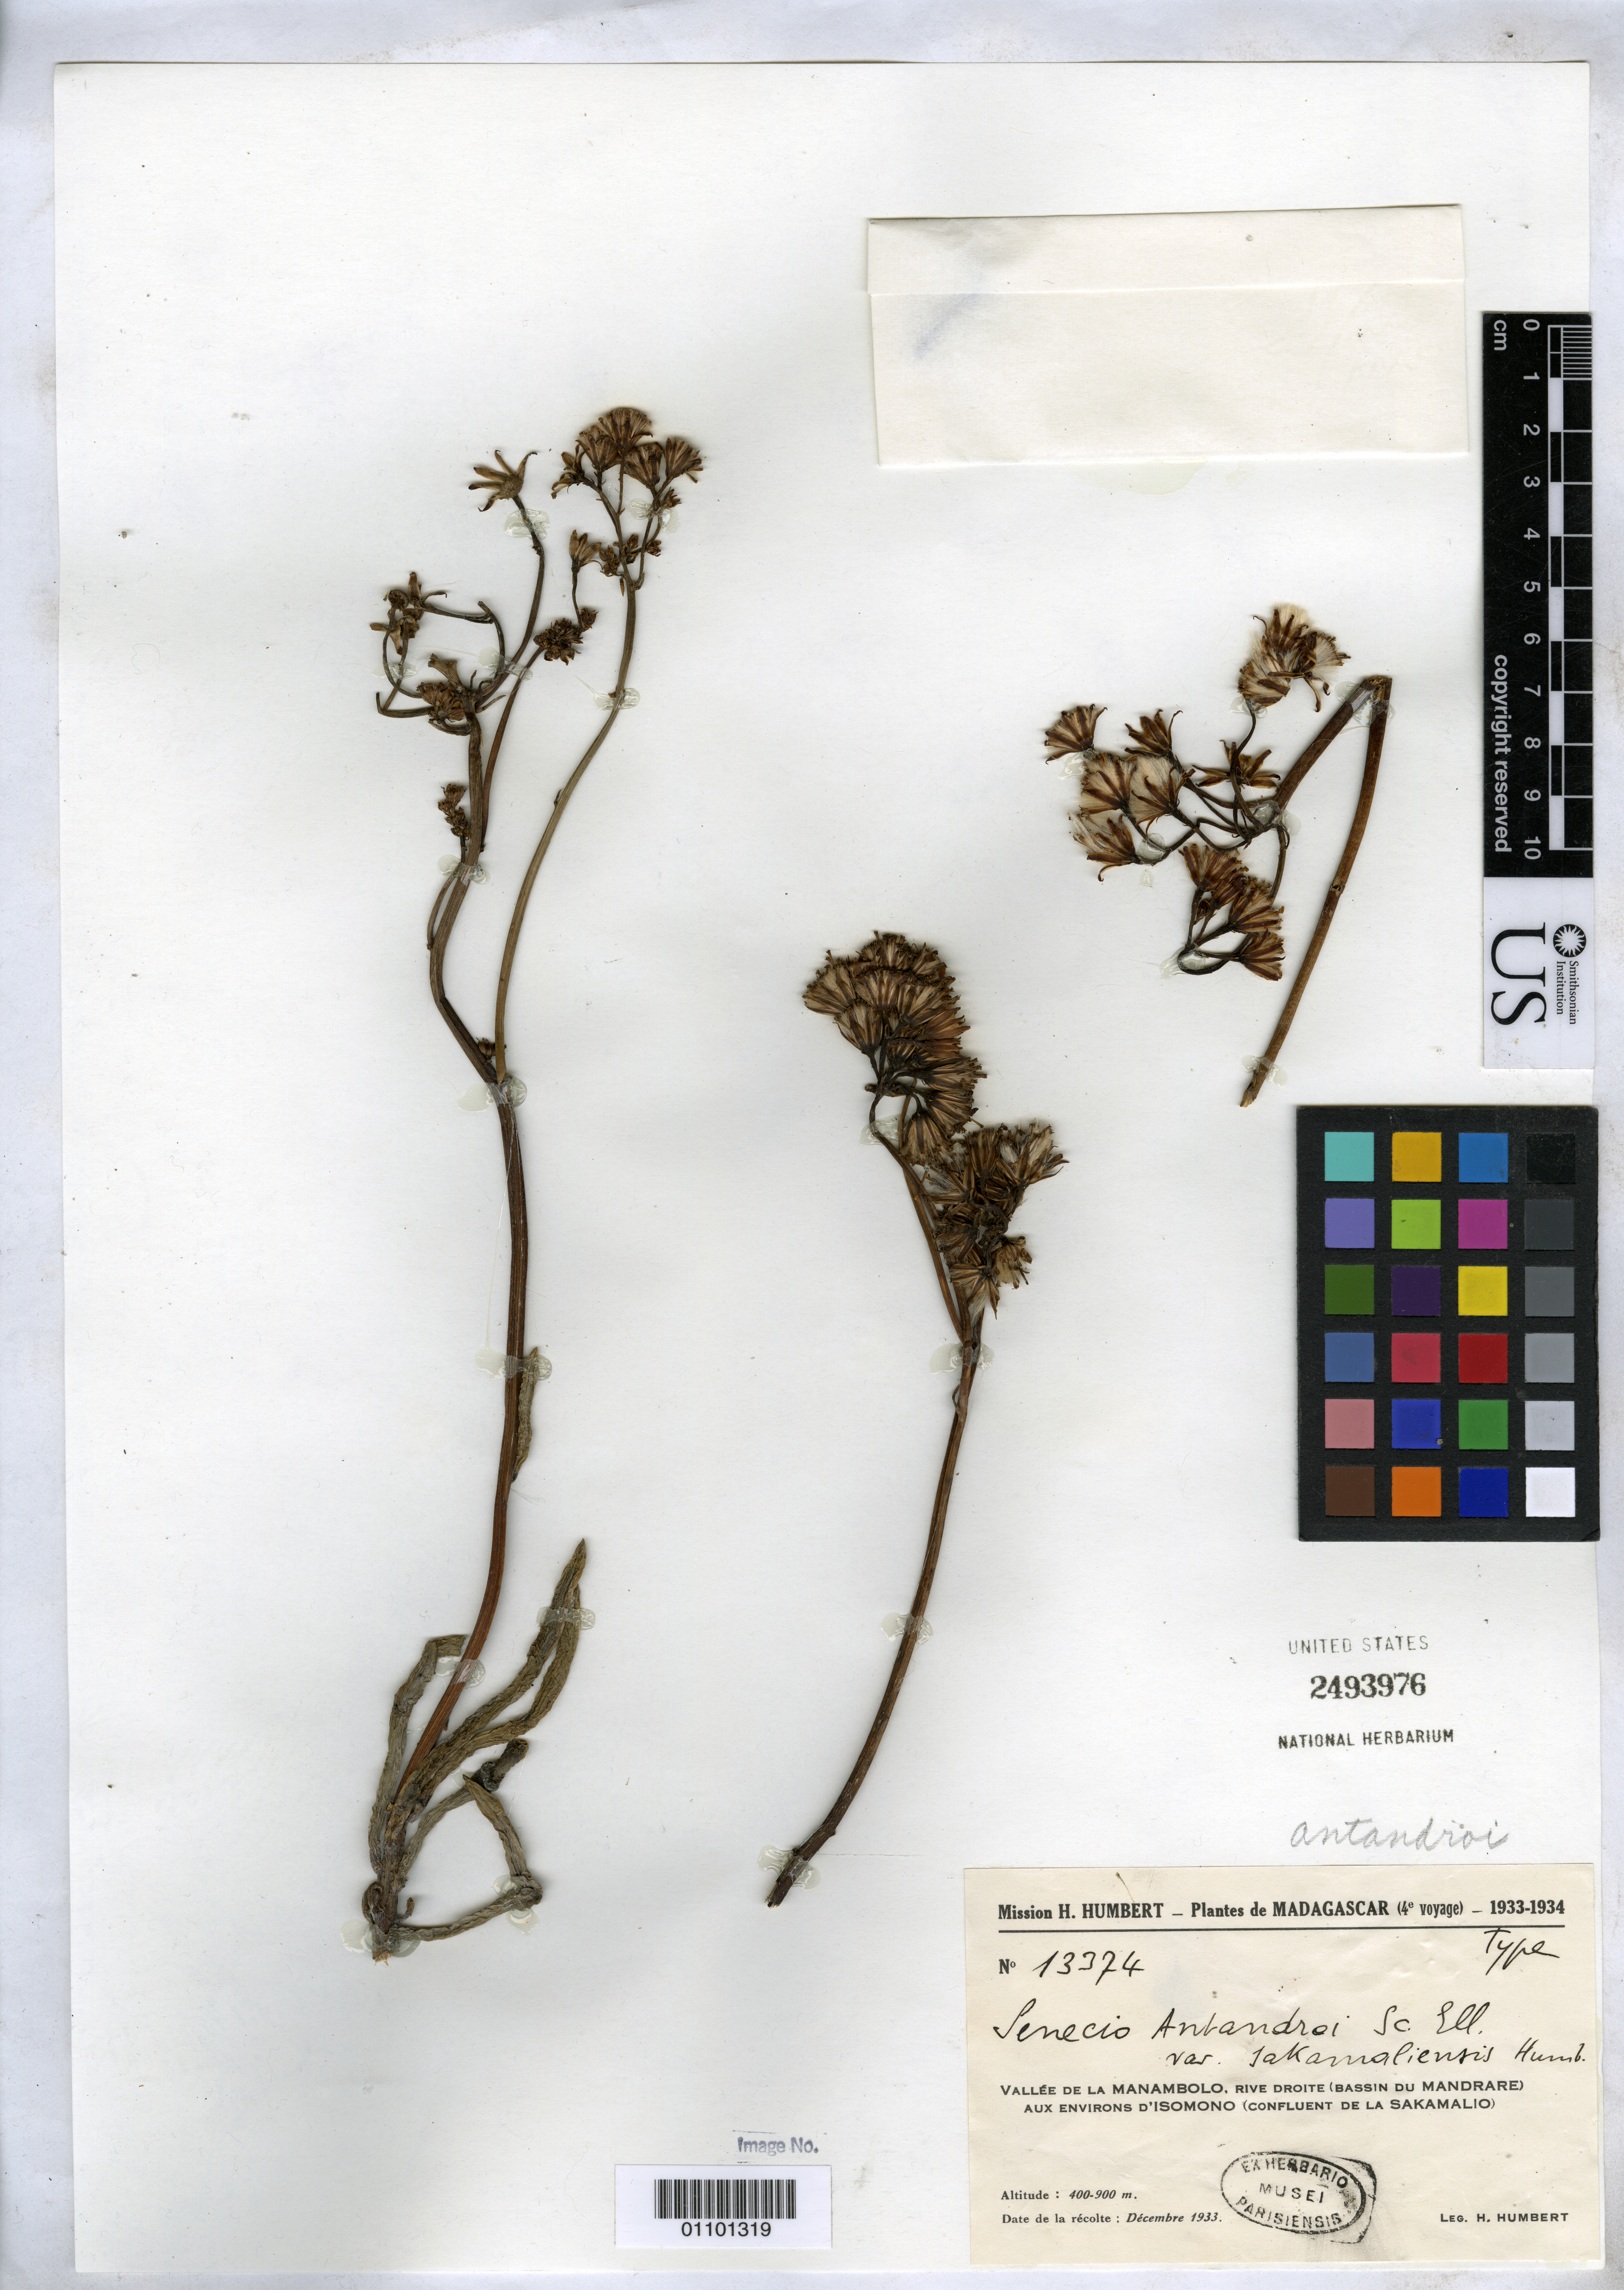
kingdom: Plantae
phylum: Tracheophyta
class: Magnoliopsida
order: Asterales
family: Asteraceae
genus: Senecio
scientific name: Senecio antandroi var. sakamaliensis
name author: Humbert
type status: Isotype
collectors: H. Humbert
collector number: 13374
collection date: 1933-12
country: Madagascar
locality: Vallée de la Manambolo, River Droite (bassin du Mandrare), aux environs d'Isomono (confluent de la Sakamalio),.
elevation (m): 400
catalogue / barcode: US 2493976